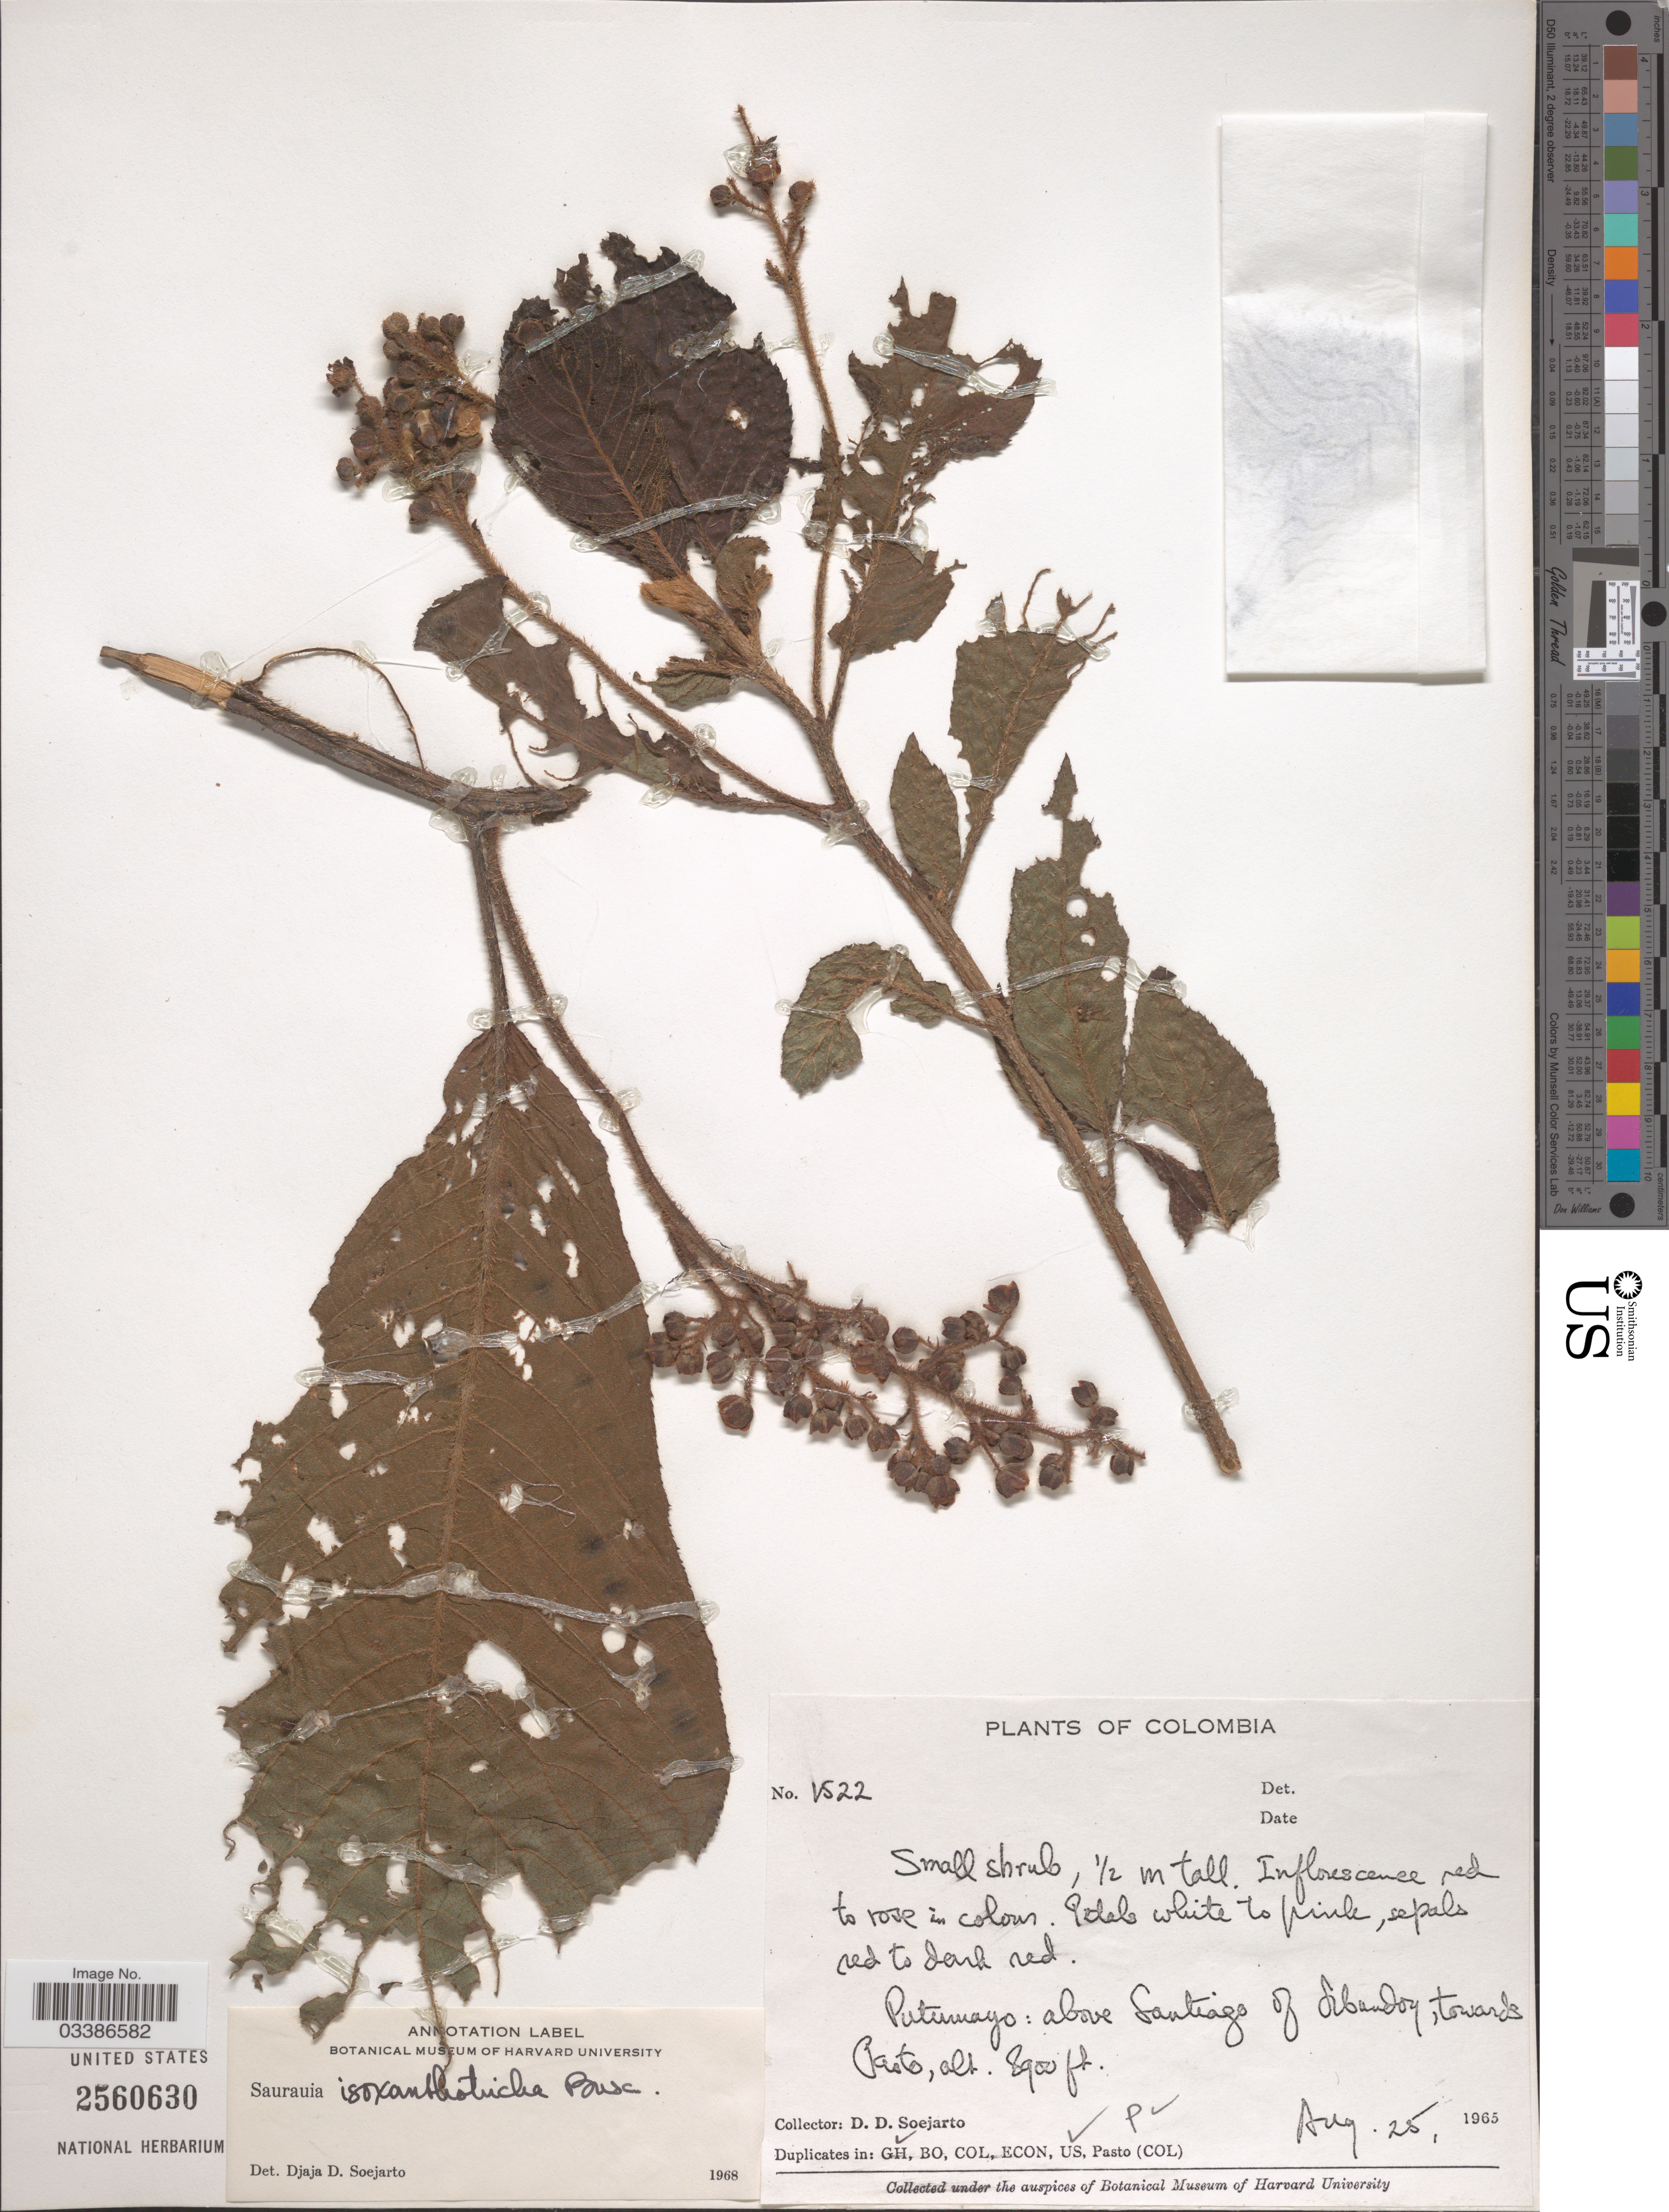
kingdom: Plantae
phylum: Tracheophyta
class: Magnoliopsida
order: Ericales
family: Actinidiaceae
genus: Saurauia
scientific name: Saurauia isoxanthotricha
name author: Buscal.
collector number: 1522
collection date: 1965-08-25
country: Colombia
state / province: Putumayo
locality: Above Santiago of Sibundoy, towards Pasto.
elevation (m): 2713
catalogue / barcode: US 2560630